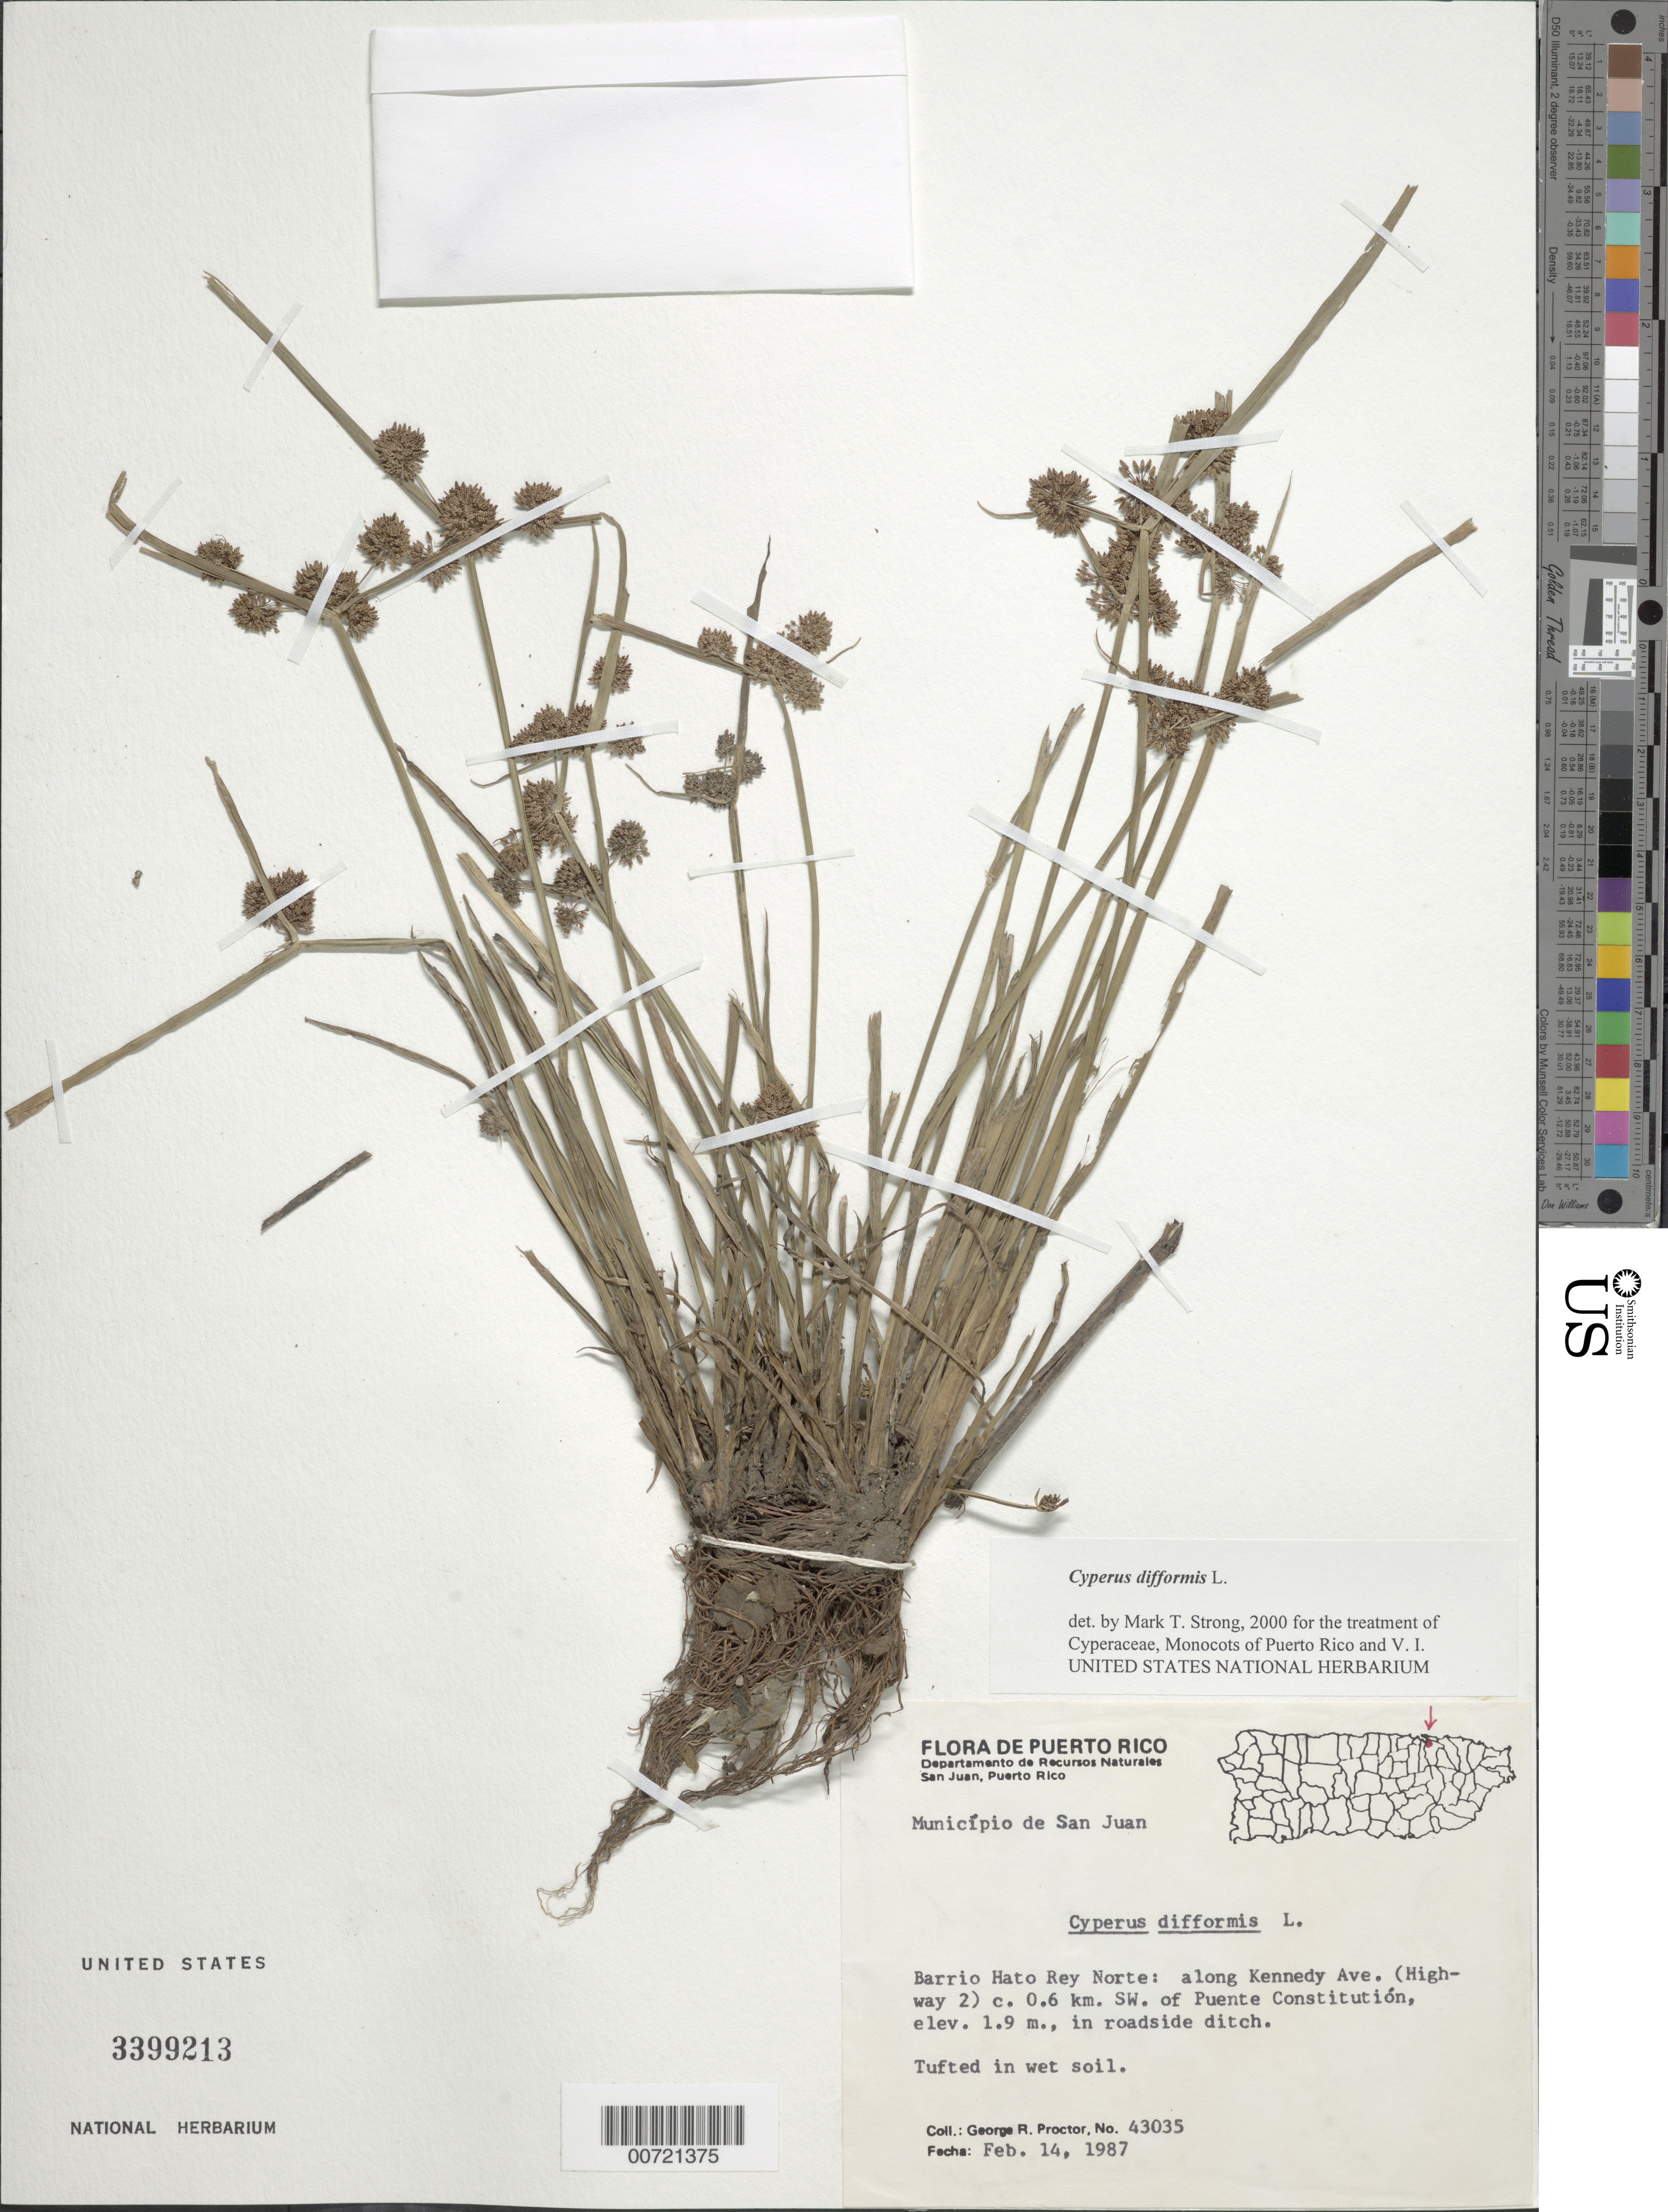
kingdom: Plantae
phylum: Tracheophyta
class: Liliopsida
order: Poales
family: Cyperaceae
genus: Cyperus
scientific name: Cyperus difformis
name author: L.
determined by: Strong, M. T., (US), Smithsonian Institution - National Museum of Natural History (UNITED STATES)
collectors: G. R. Proctor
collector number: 43035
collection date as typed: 14 Feb 1987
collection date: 1987-02-14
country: Puerto Rico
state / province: San Juan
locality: San Juan: Barrio Hato Rey Norte, along Kennedy Ave. (Highway 2), ca. 0.6 km SW of Puente Constitutión.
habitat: In roadside ditch.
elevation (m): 1.9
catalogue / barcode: US 3399213